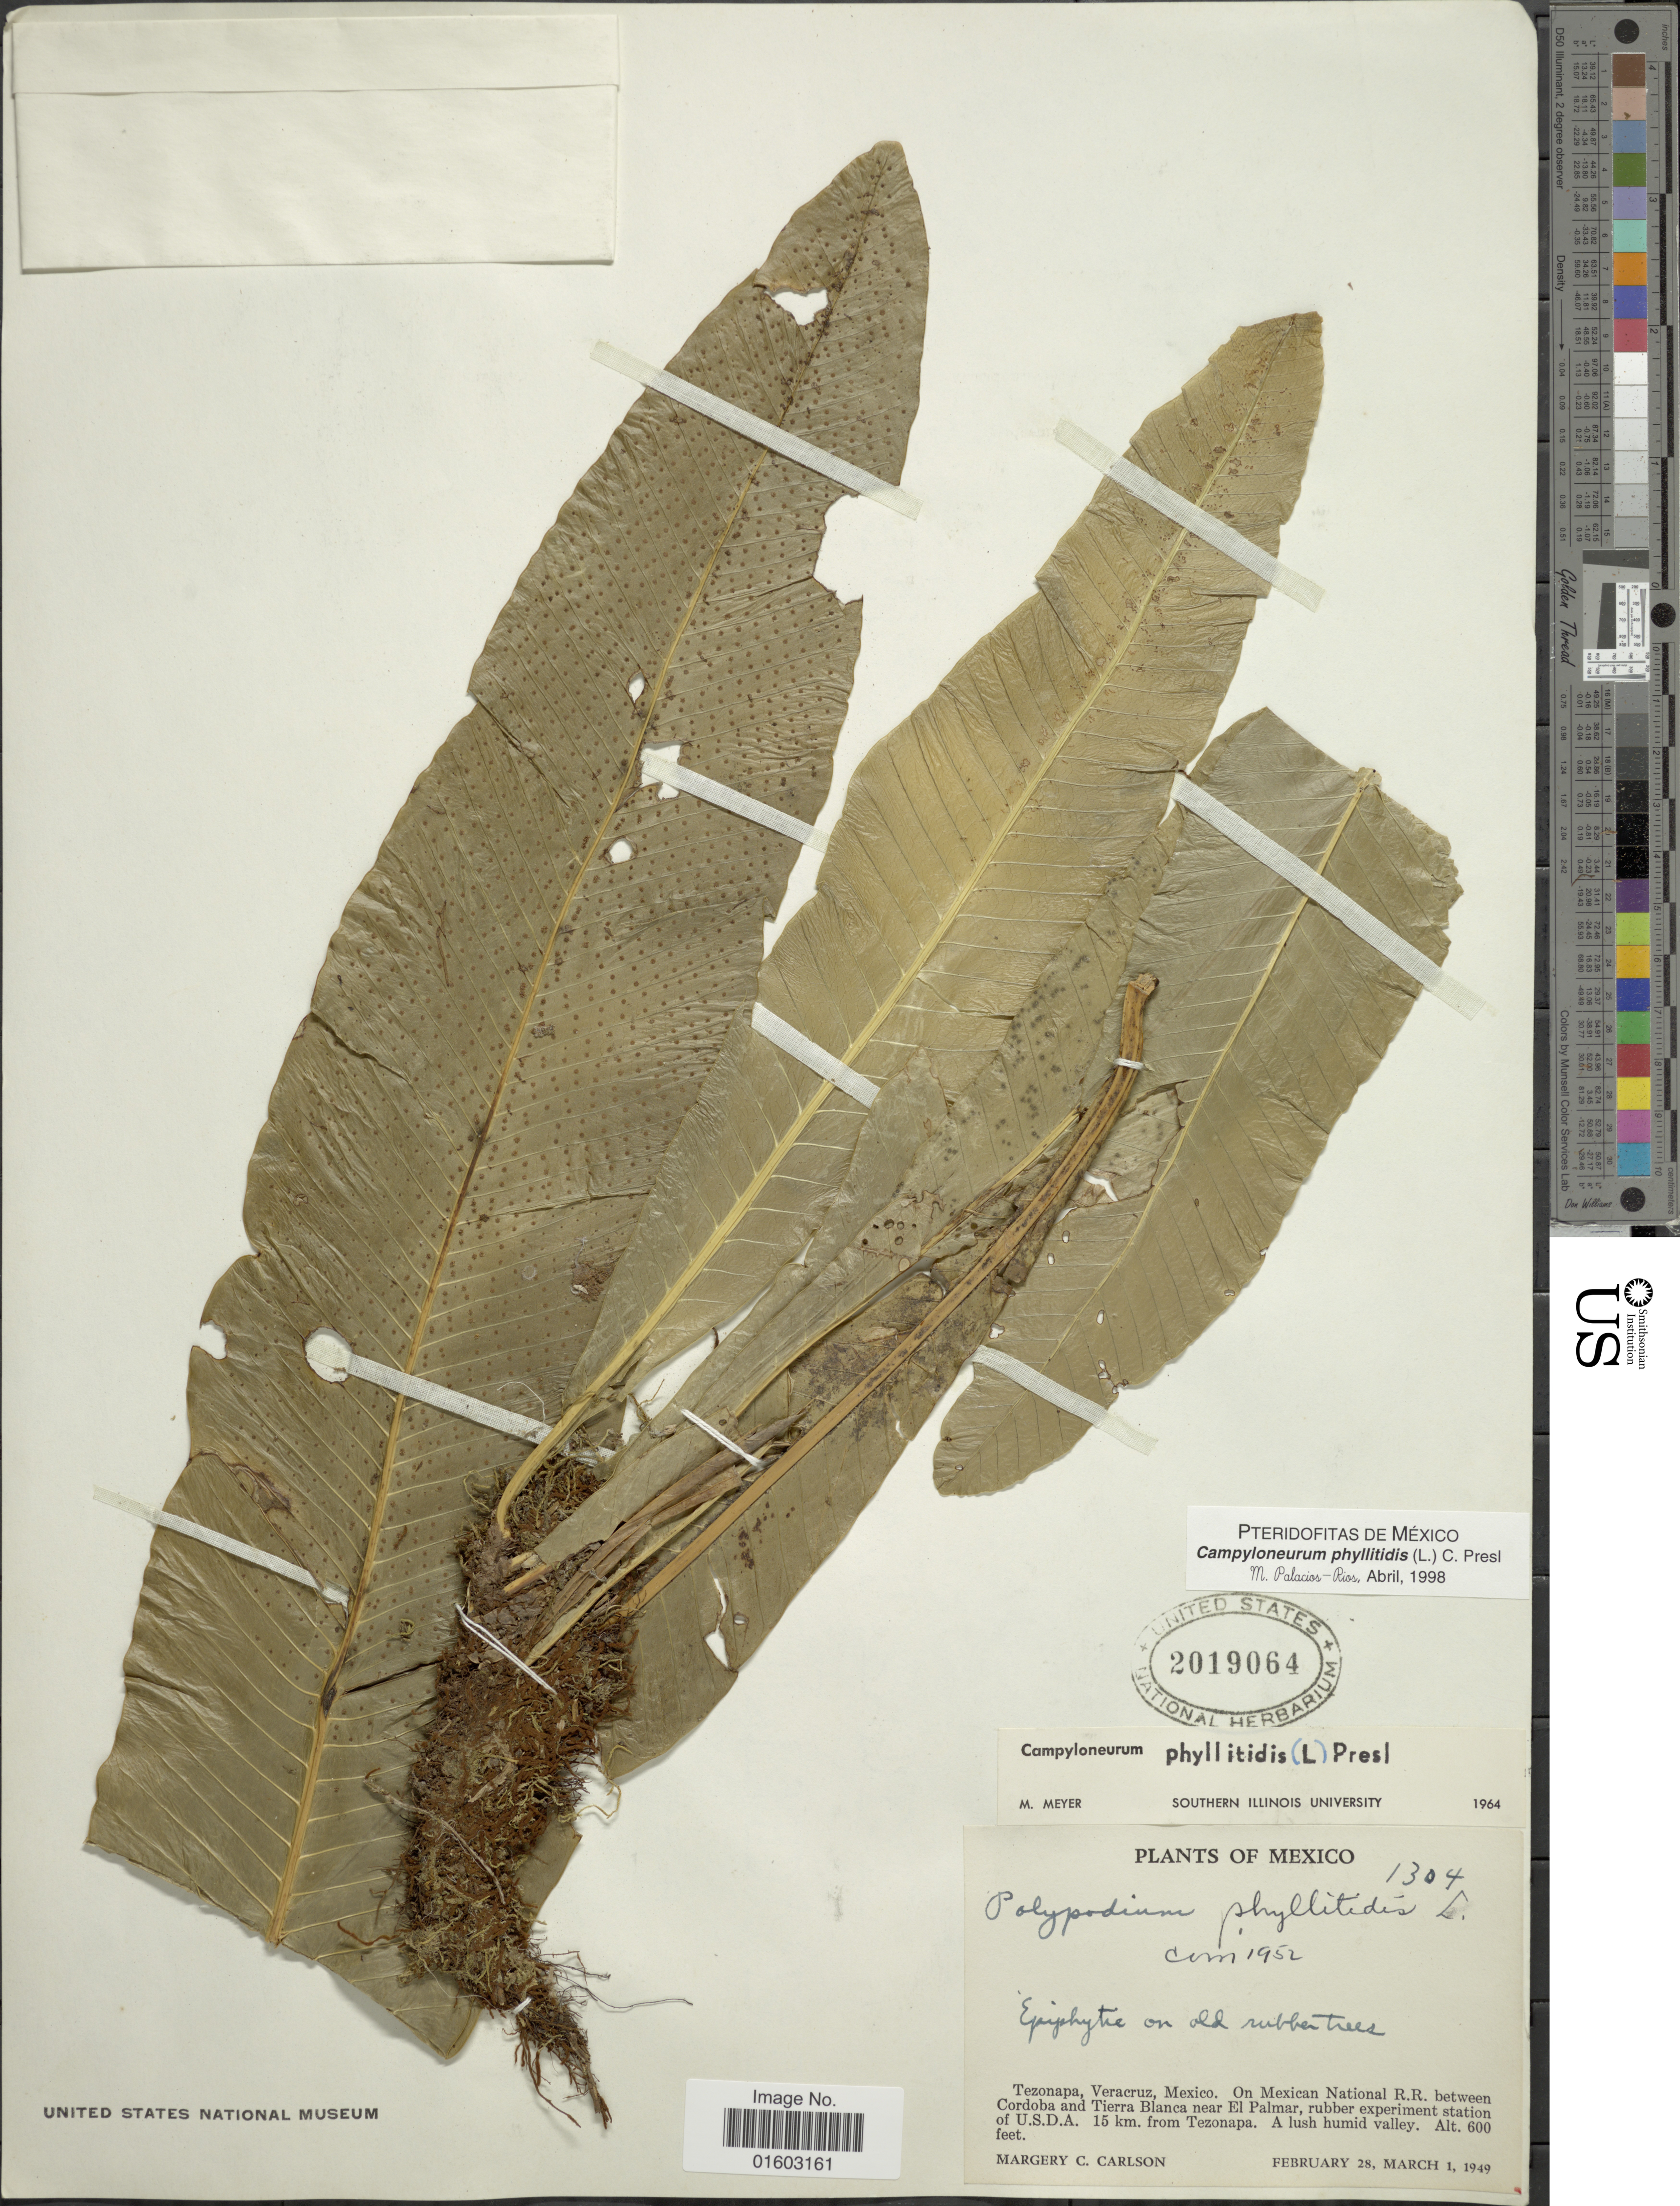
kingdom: Plantae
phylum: Tracheophyta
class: Polypodiopsida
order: Polypodiales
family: Polypodiaceae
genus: Campyloneurum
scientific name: Campyloneurum phyllitidis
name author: (L.) C. Presl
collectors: M. C. Carlson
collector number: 1304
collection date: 1949-02-28/1949-03-01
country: Mexico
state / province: Veracruz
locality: Tezonapa, Veracruz, Mexico. On Mexican National R.R. between Cordoba and Tierra Blanca near El Palmar, rubber experiment station of U.S.D.A 15 km from Tezonapa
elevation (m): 183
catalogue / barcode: US 2019064